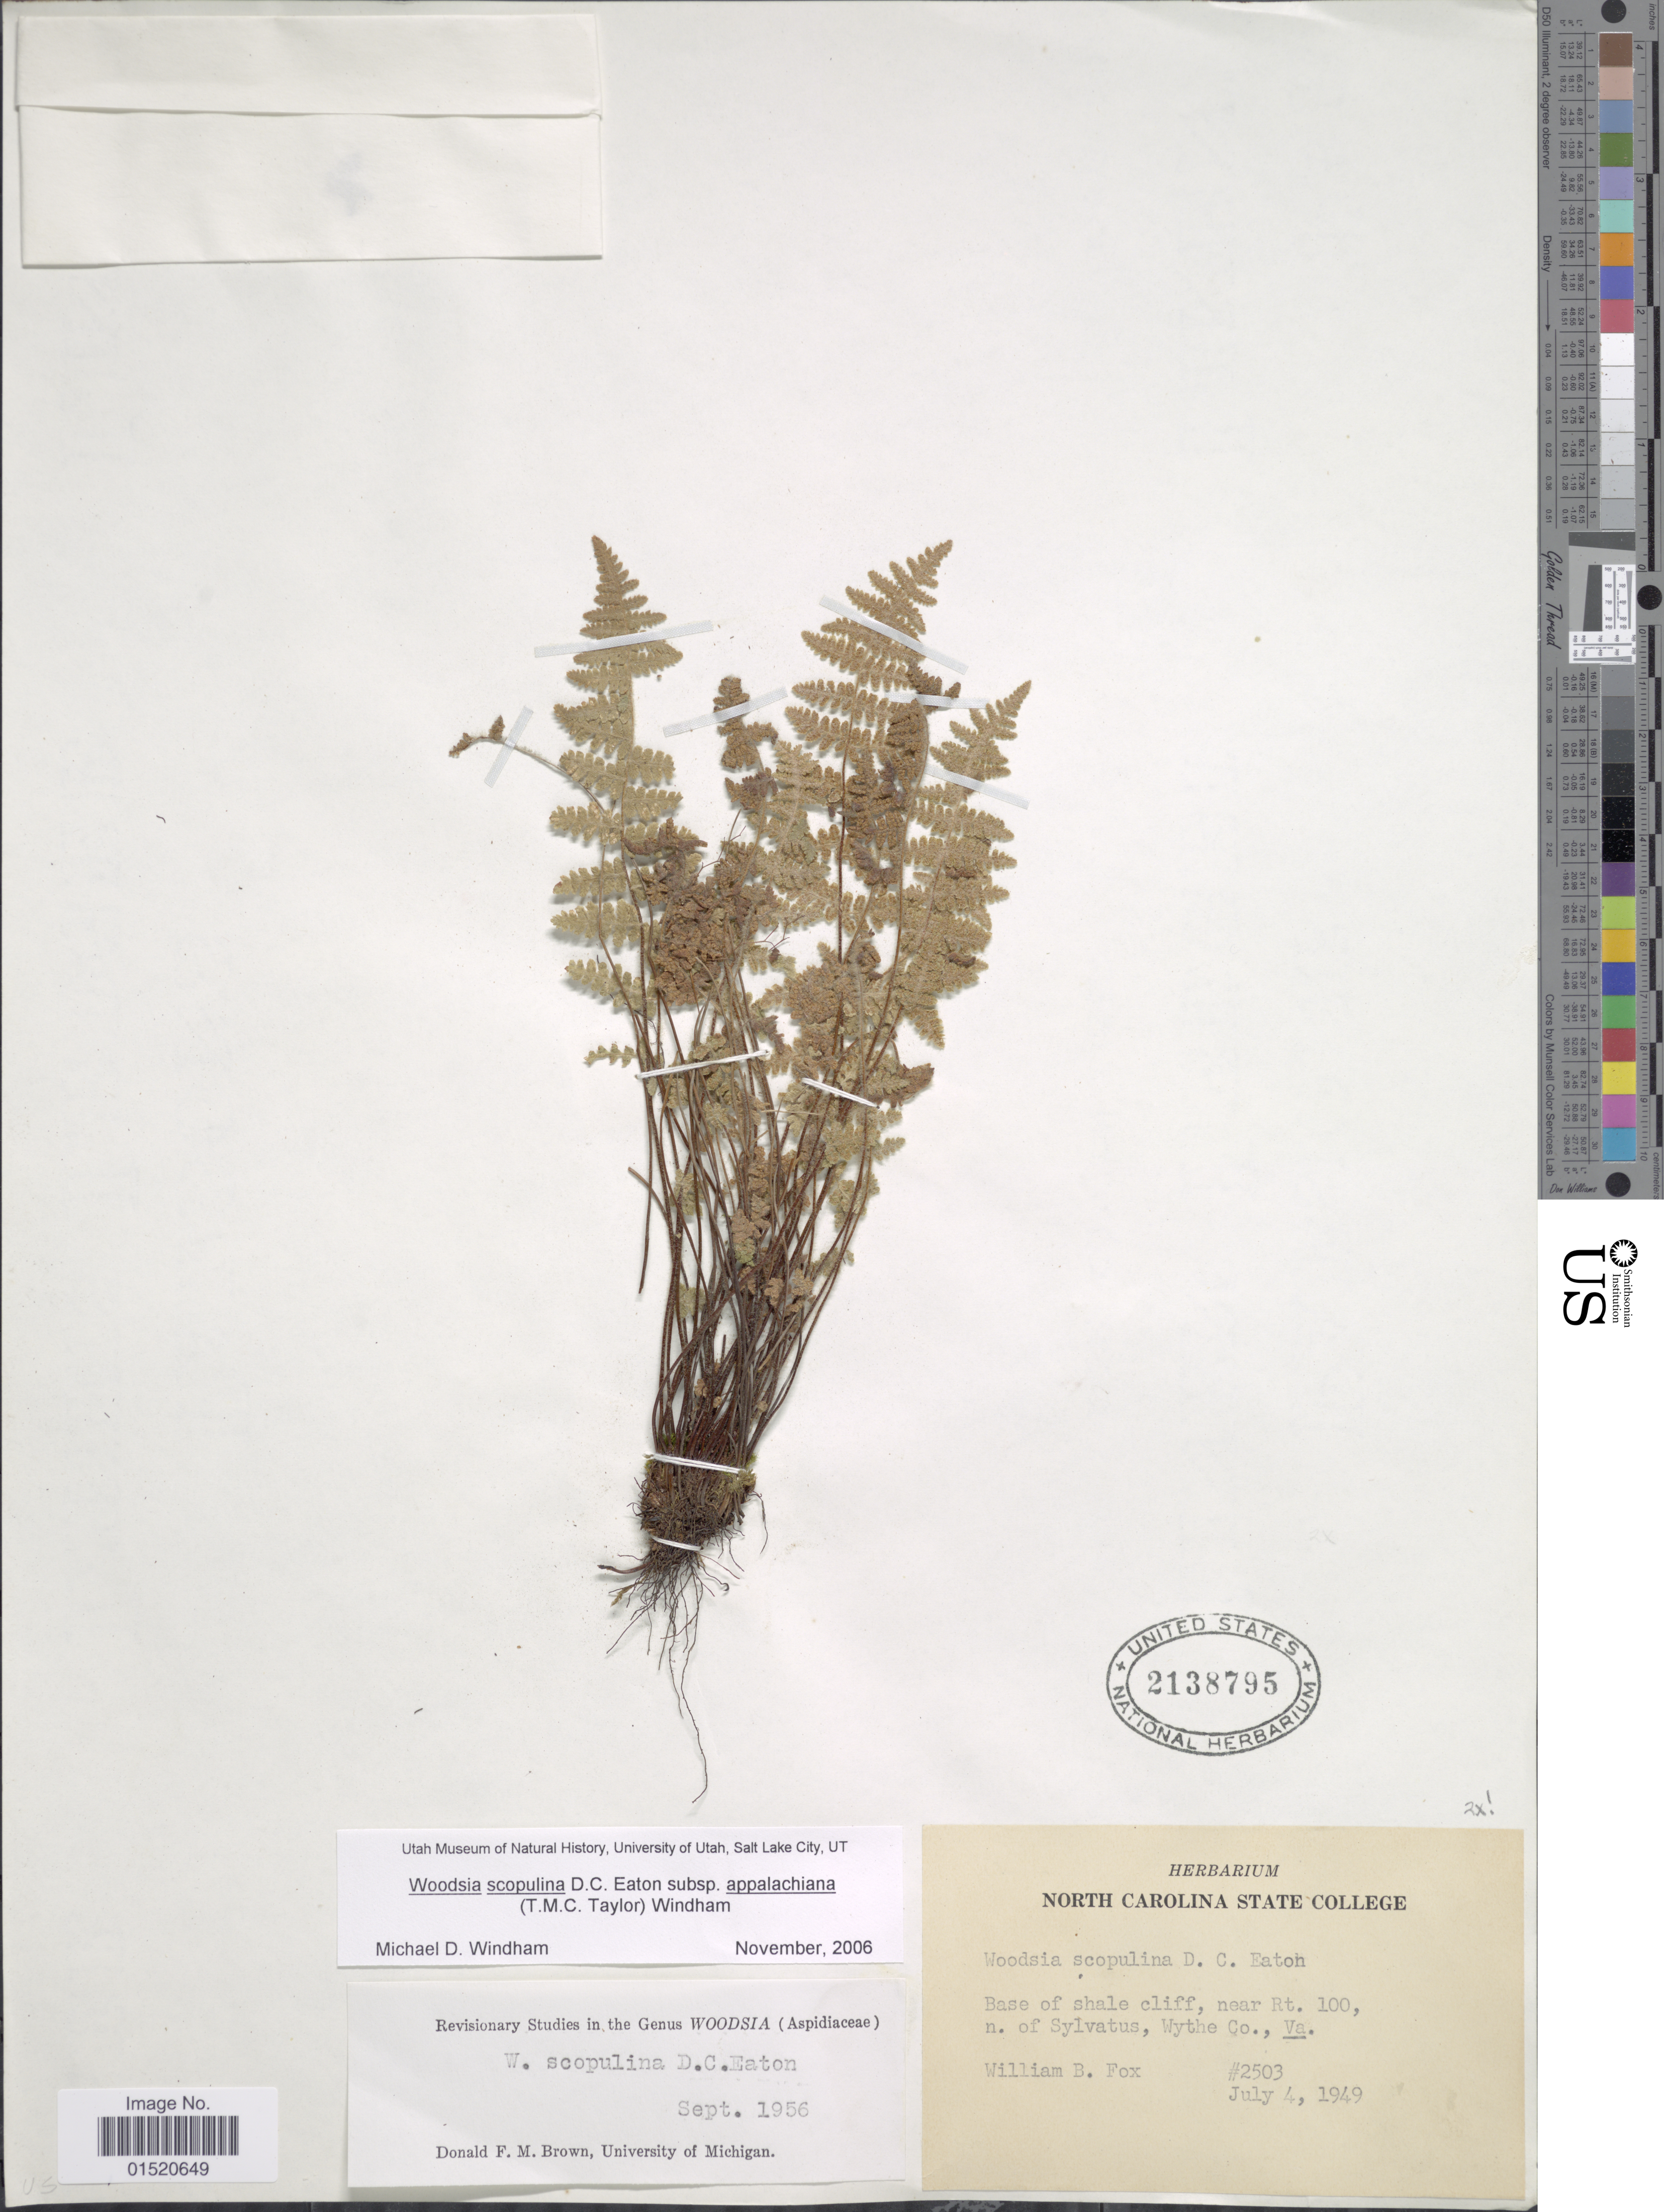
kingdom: Plantae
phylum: Tracheophyta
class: Polypodiopsida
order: Polypodiales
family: Woodsiaceae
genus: Woodsia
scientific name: Woodsia scopulina subsp. appalachiana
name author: (T.M.C. Taylor) Windham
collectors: W. B. Fox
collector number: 2503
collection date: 1949-07-04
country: United States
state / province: Virginia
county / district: Wythe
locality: Base of shale cliff, near Rt. 100, n. of Sylvatus.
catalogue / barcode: US 2138795